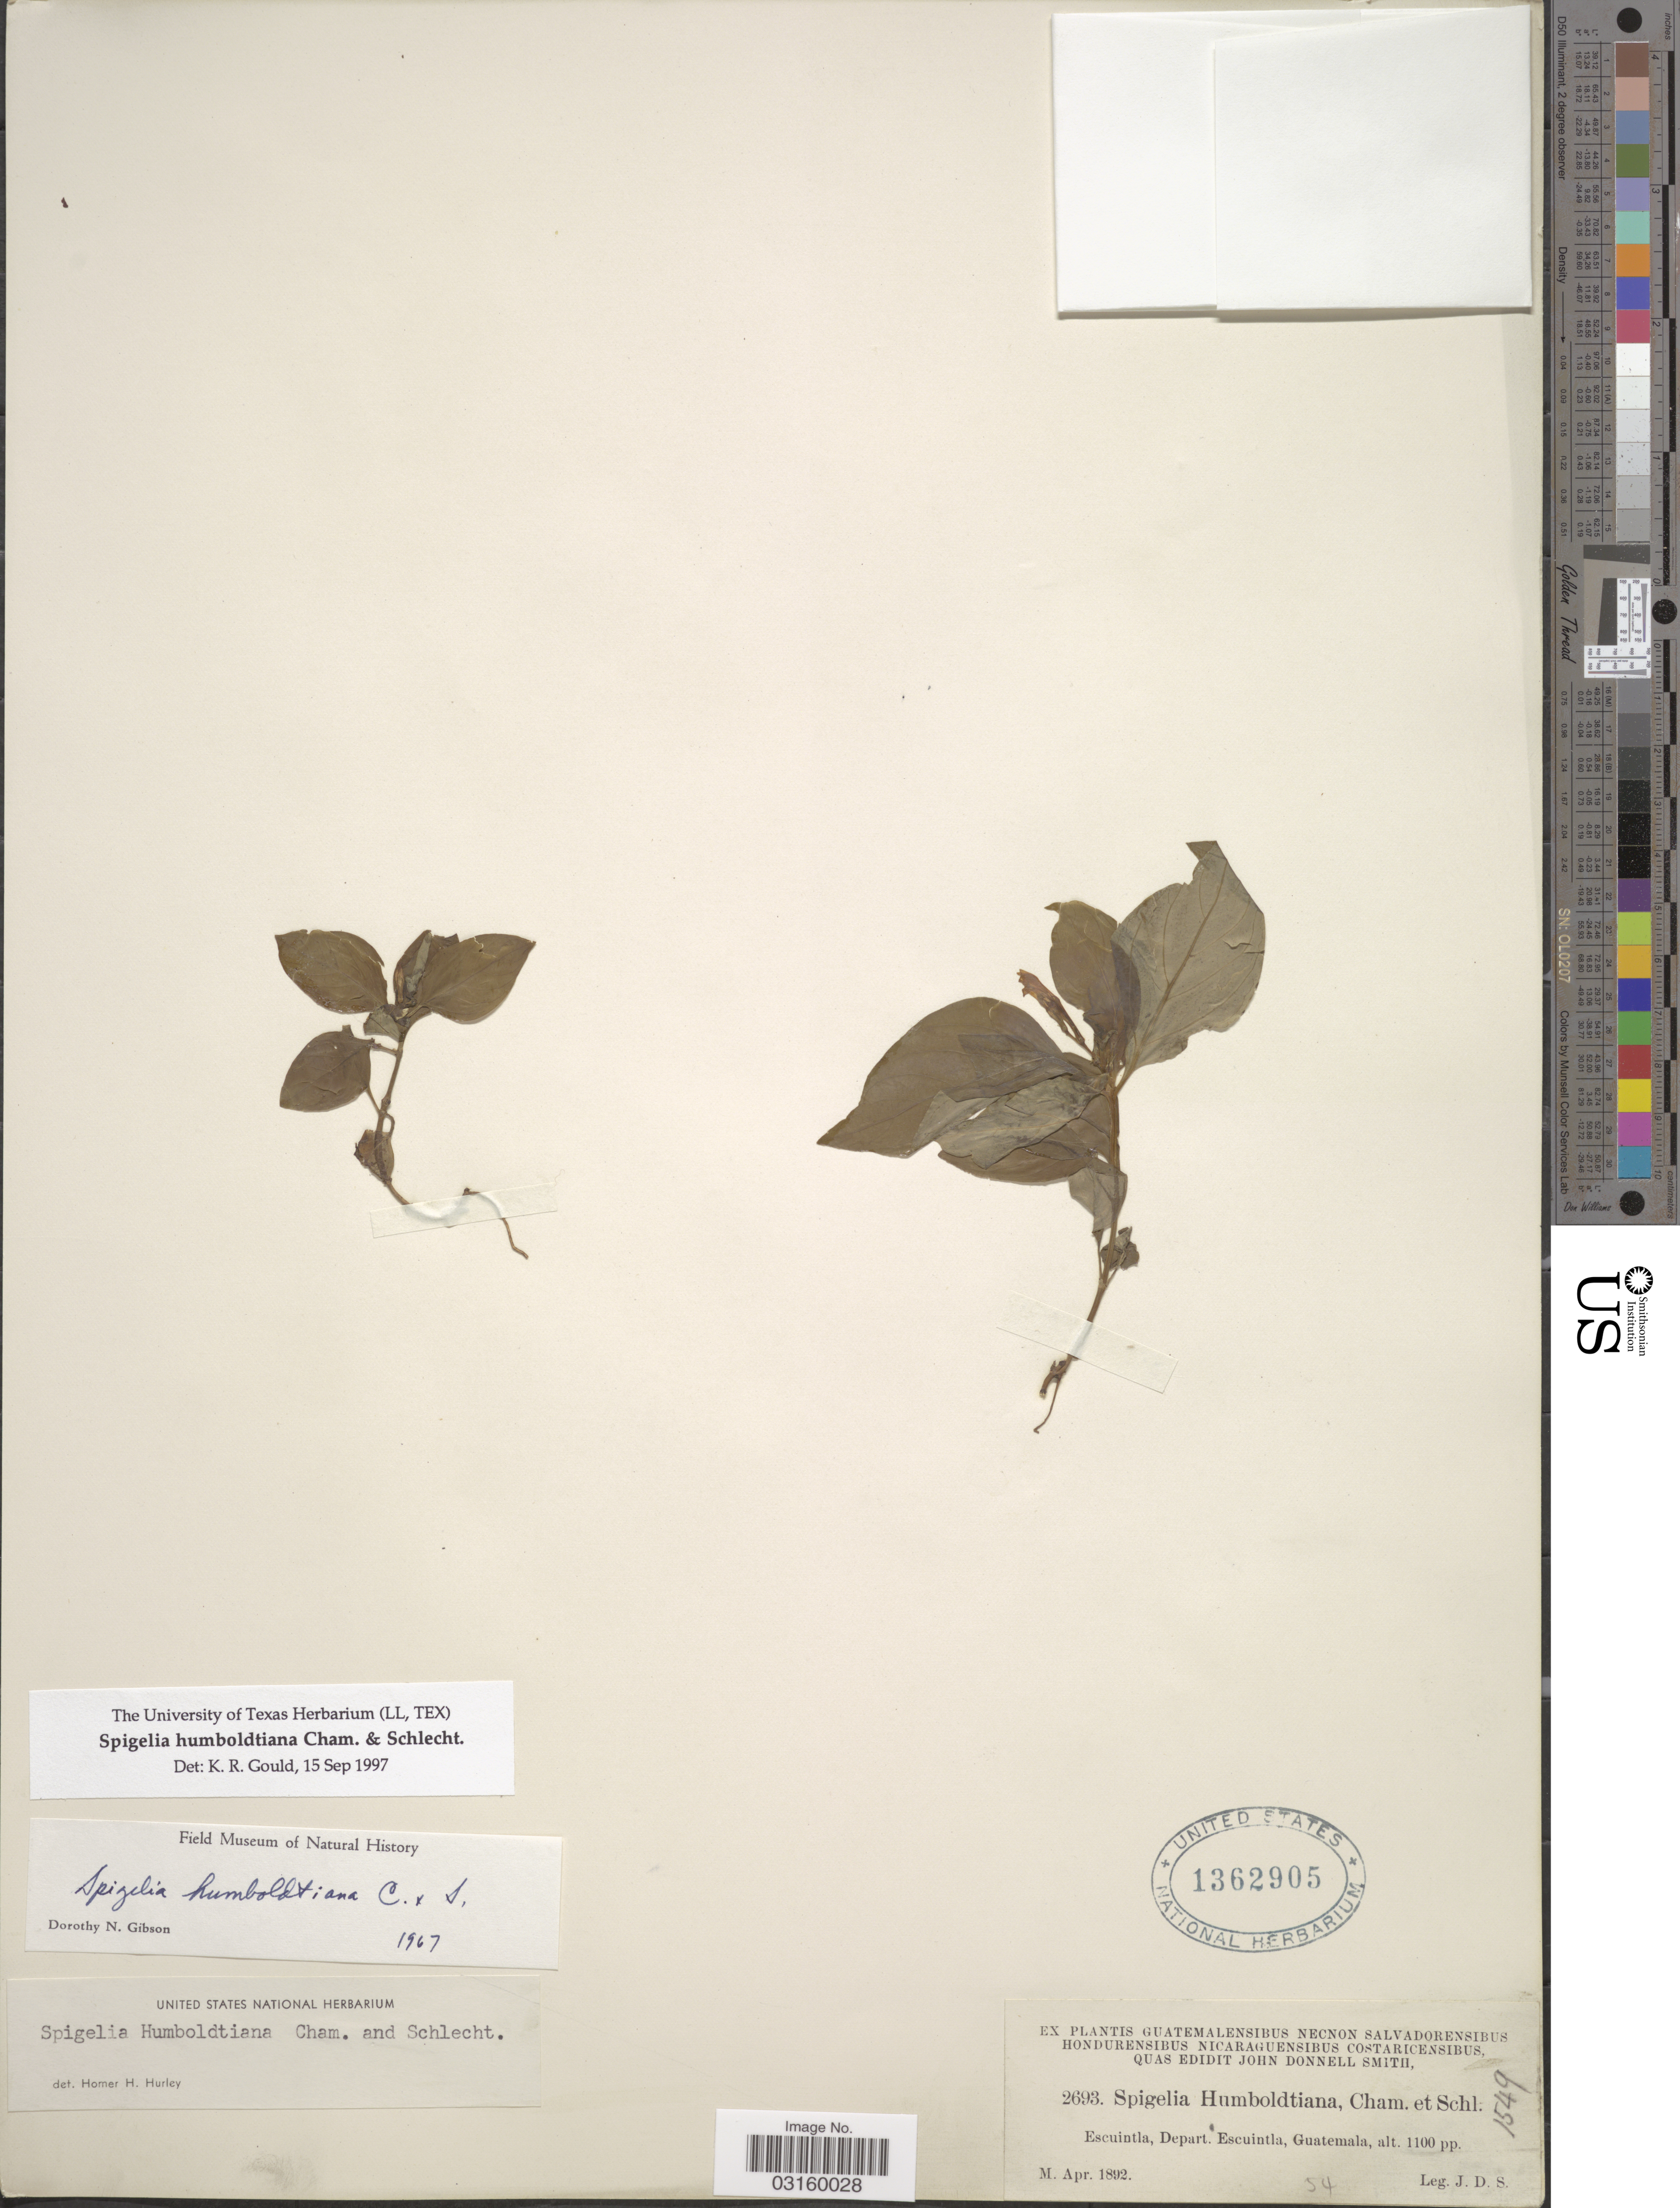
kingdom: Plantae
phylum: Tracheophyta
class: Magnoliopsida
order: Gentianales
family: Loganiaceae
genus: Spigelia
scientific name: Spigelia humboldtiana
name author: Cham. & Schltdl.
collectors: J. Donnell Smith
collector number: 2693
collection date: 1892-04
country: Guatemala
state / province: Escuintla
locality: Escuintla, Depart. Escuintla.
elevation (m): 335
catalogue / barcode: US 1362905